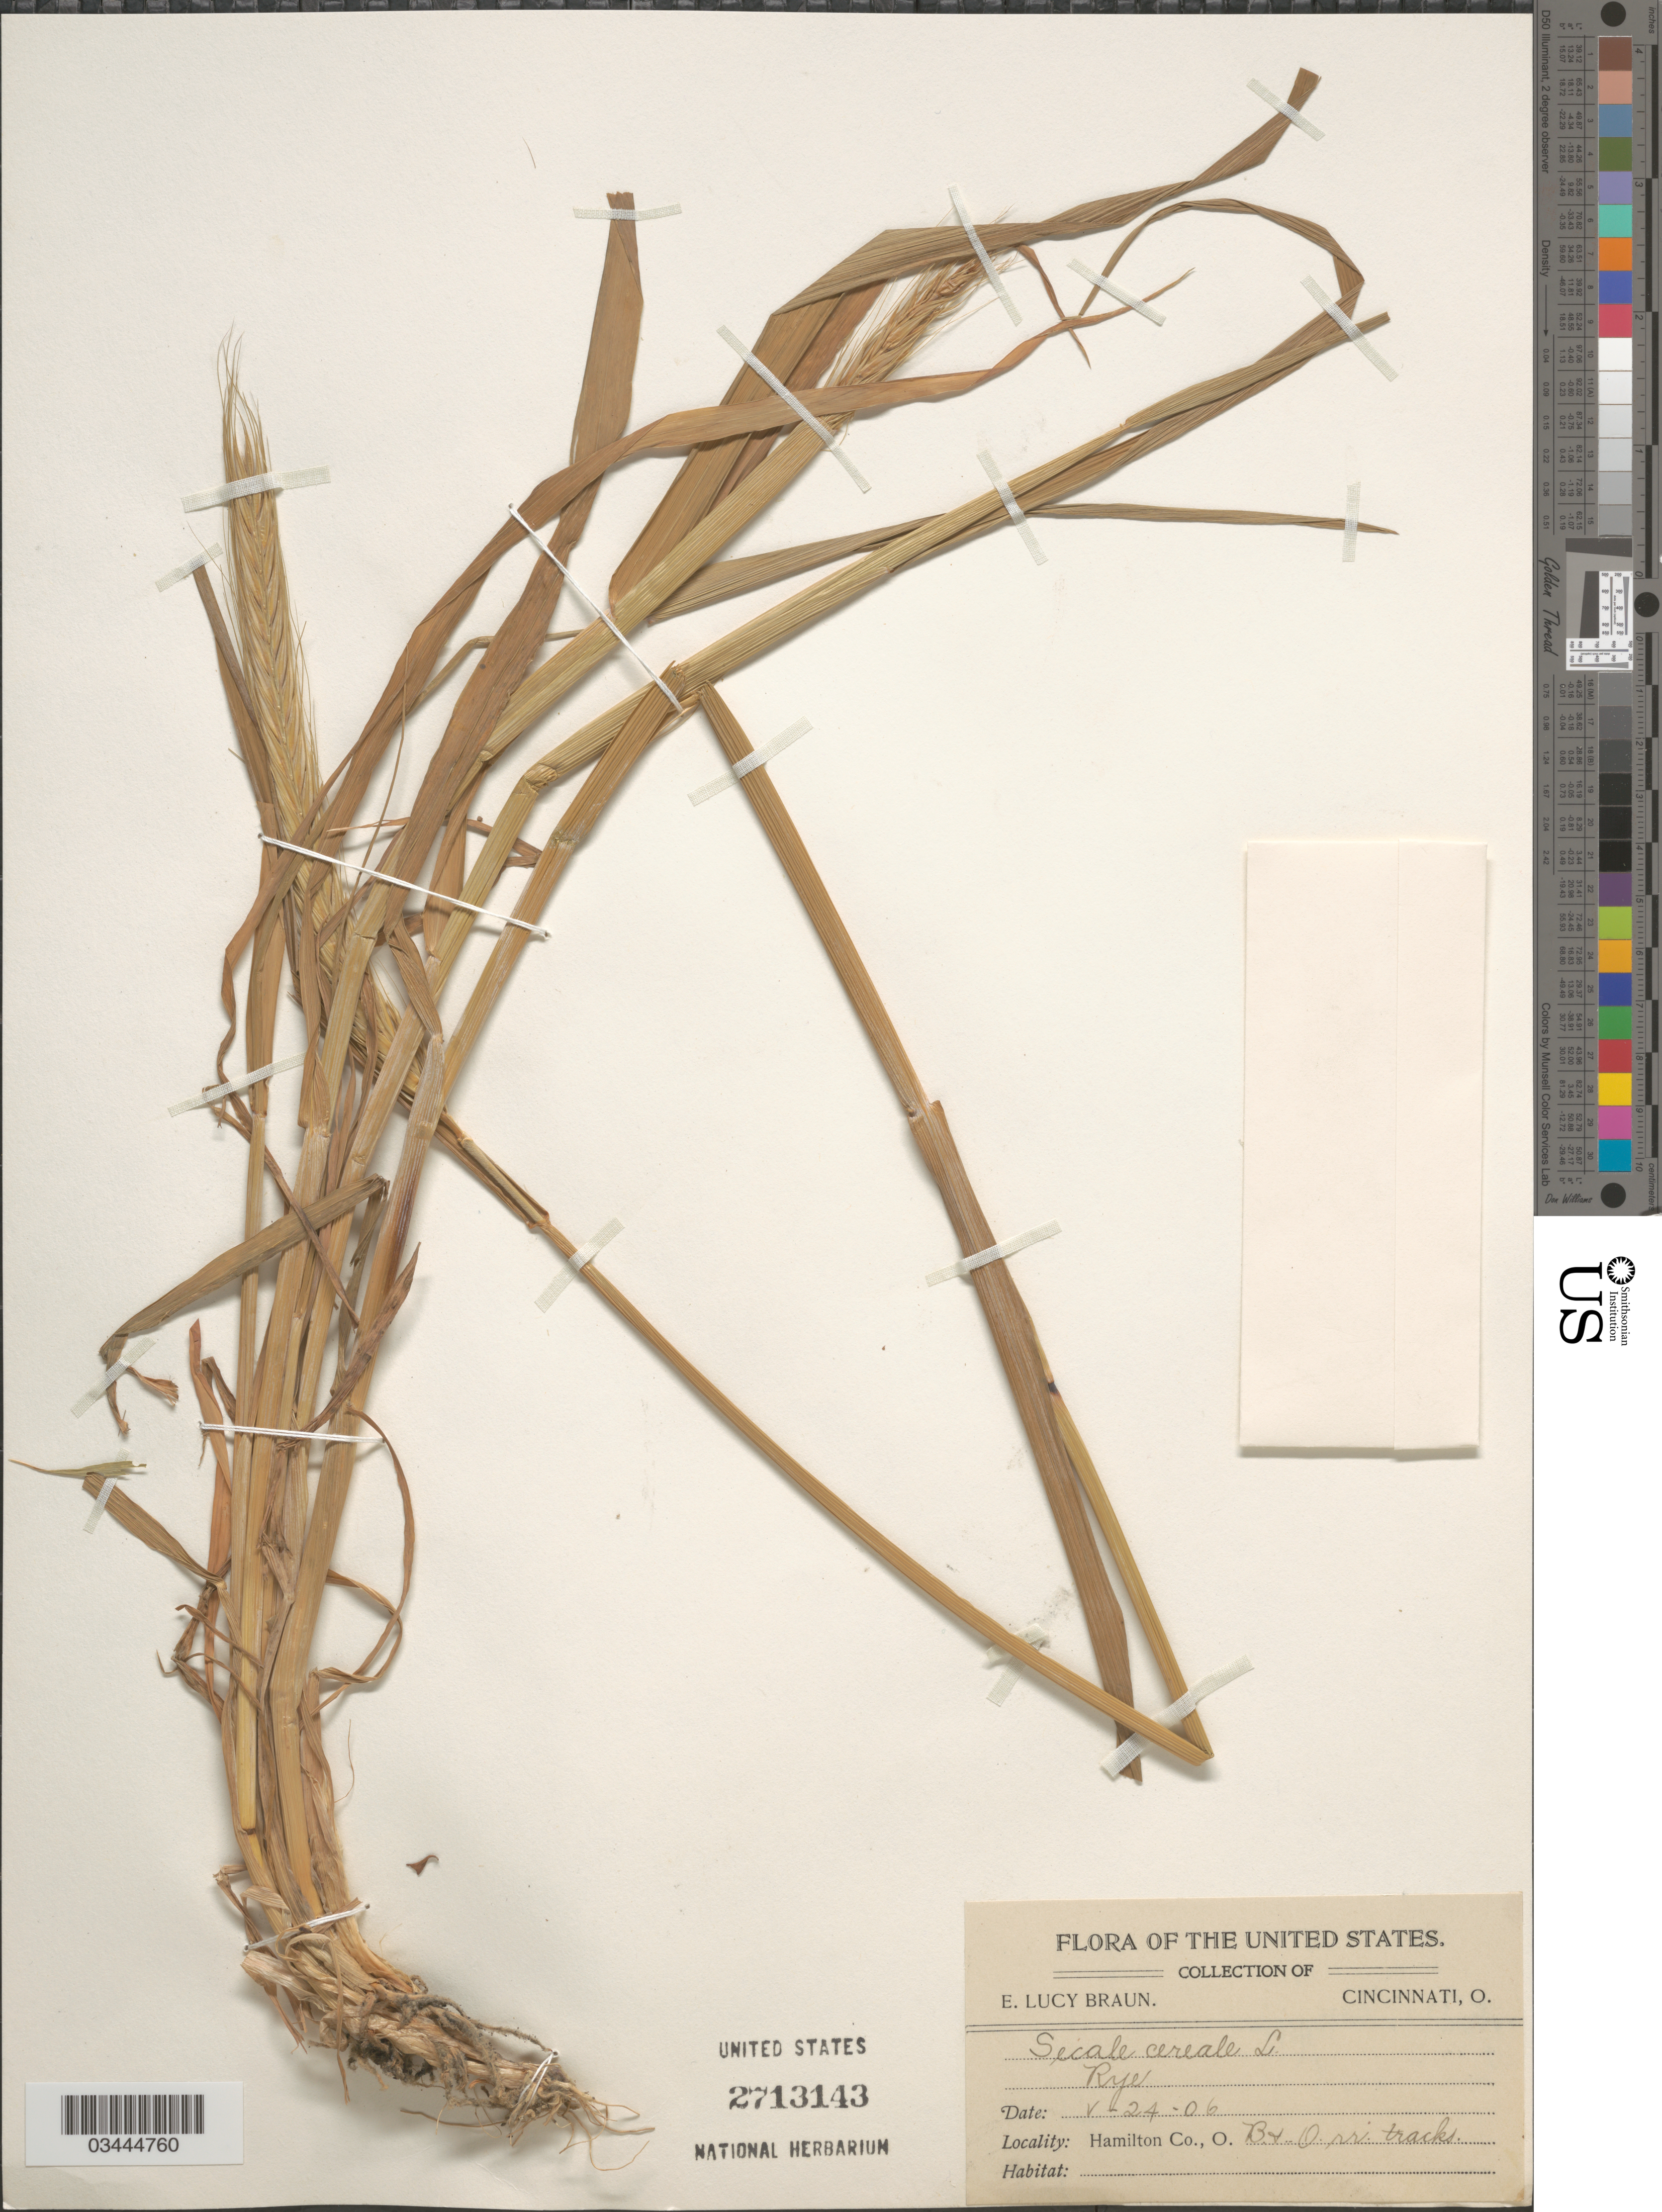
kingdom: Plantae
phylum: Tracheophyta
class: Liliopsida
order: Poales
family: Poaceae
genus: Secale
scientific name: Secale cereale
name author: L.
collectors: E. L. Braun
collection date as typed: Transcribed d/m/y: 24/5/6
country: United States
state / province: Ohio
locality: Hamilton Co. B. & O. rr. tracks.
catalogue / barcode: US 2713143